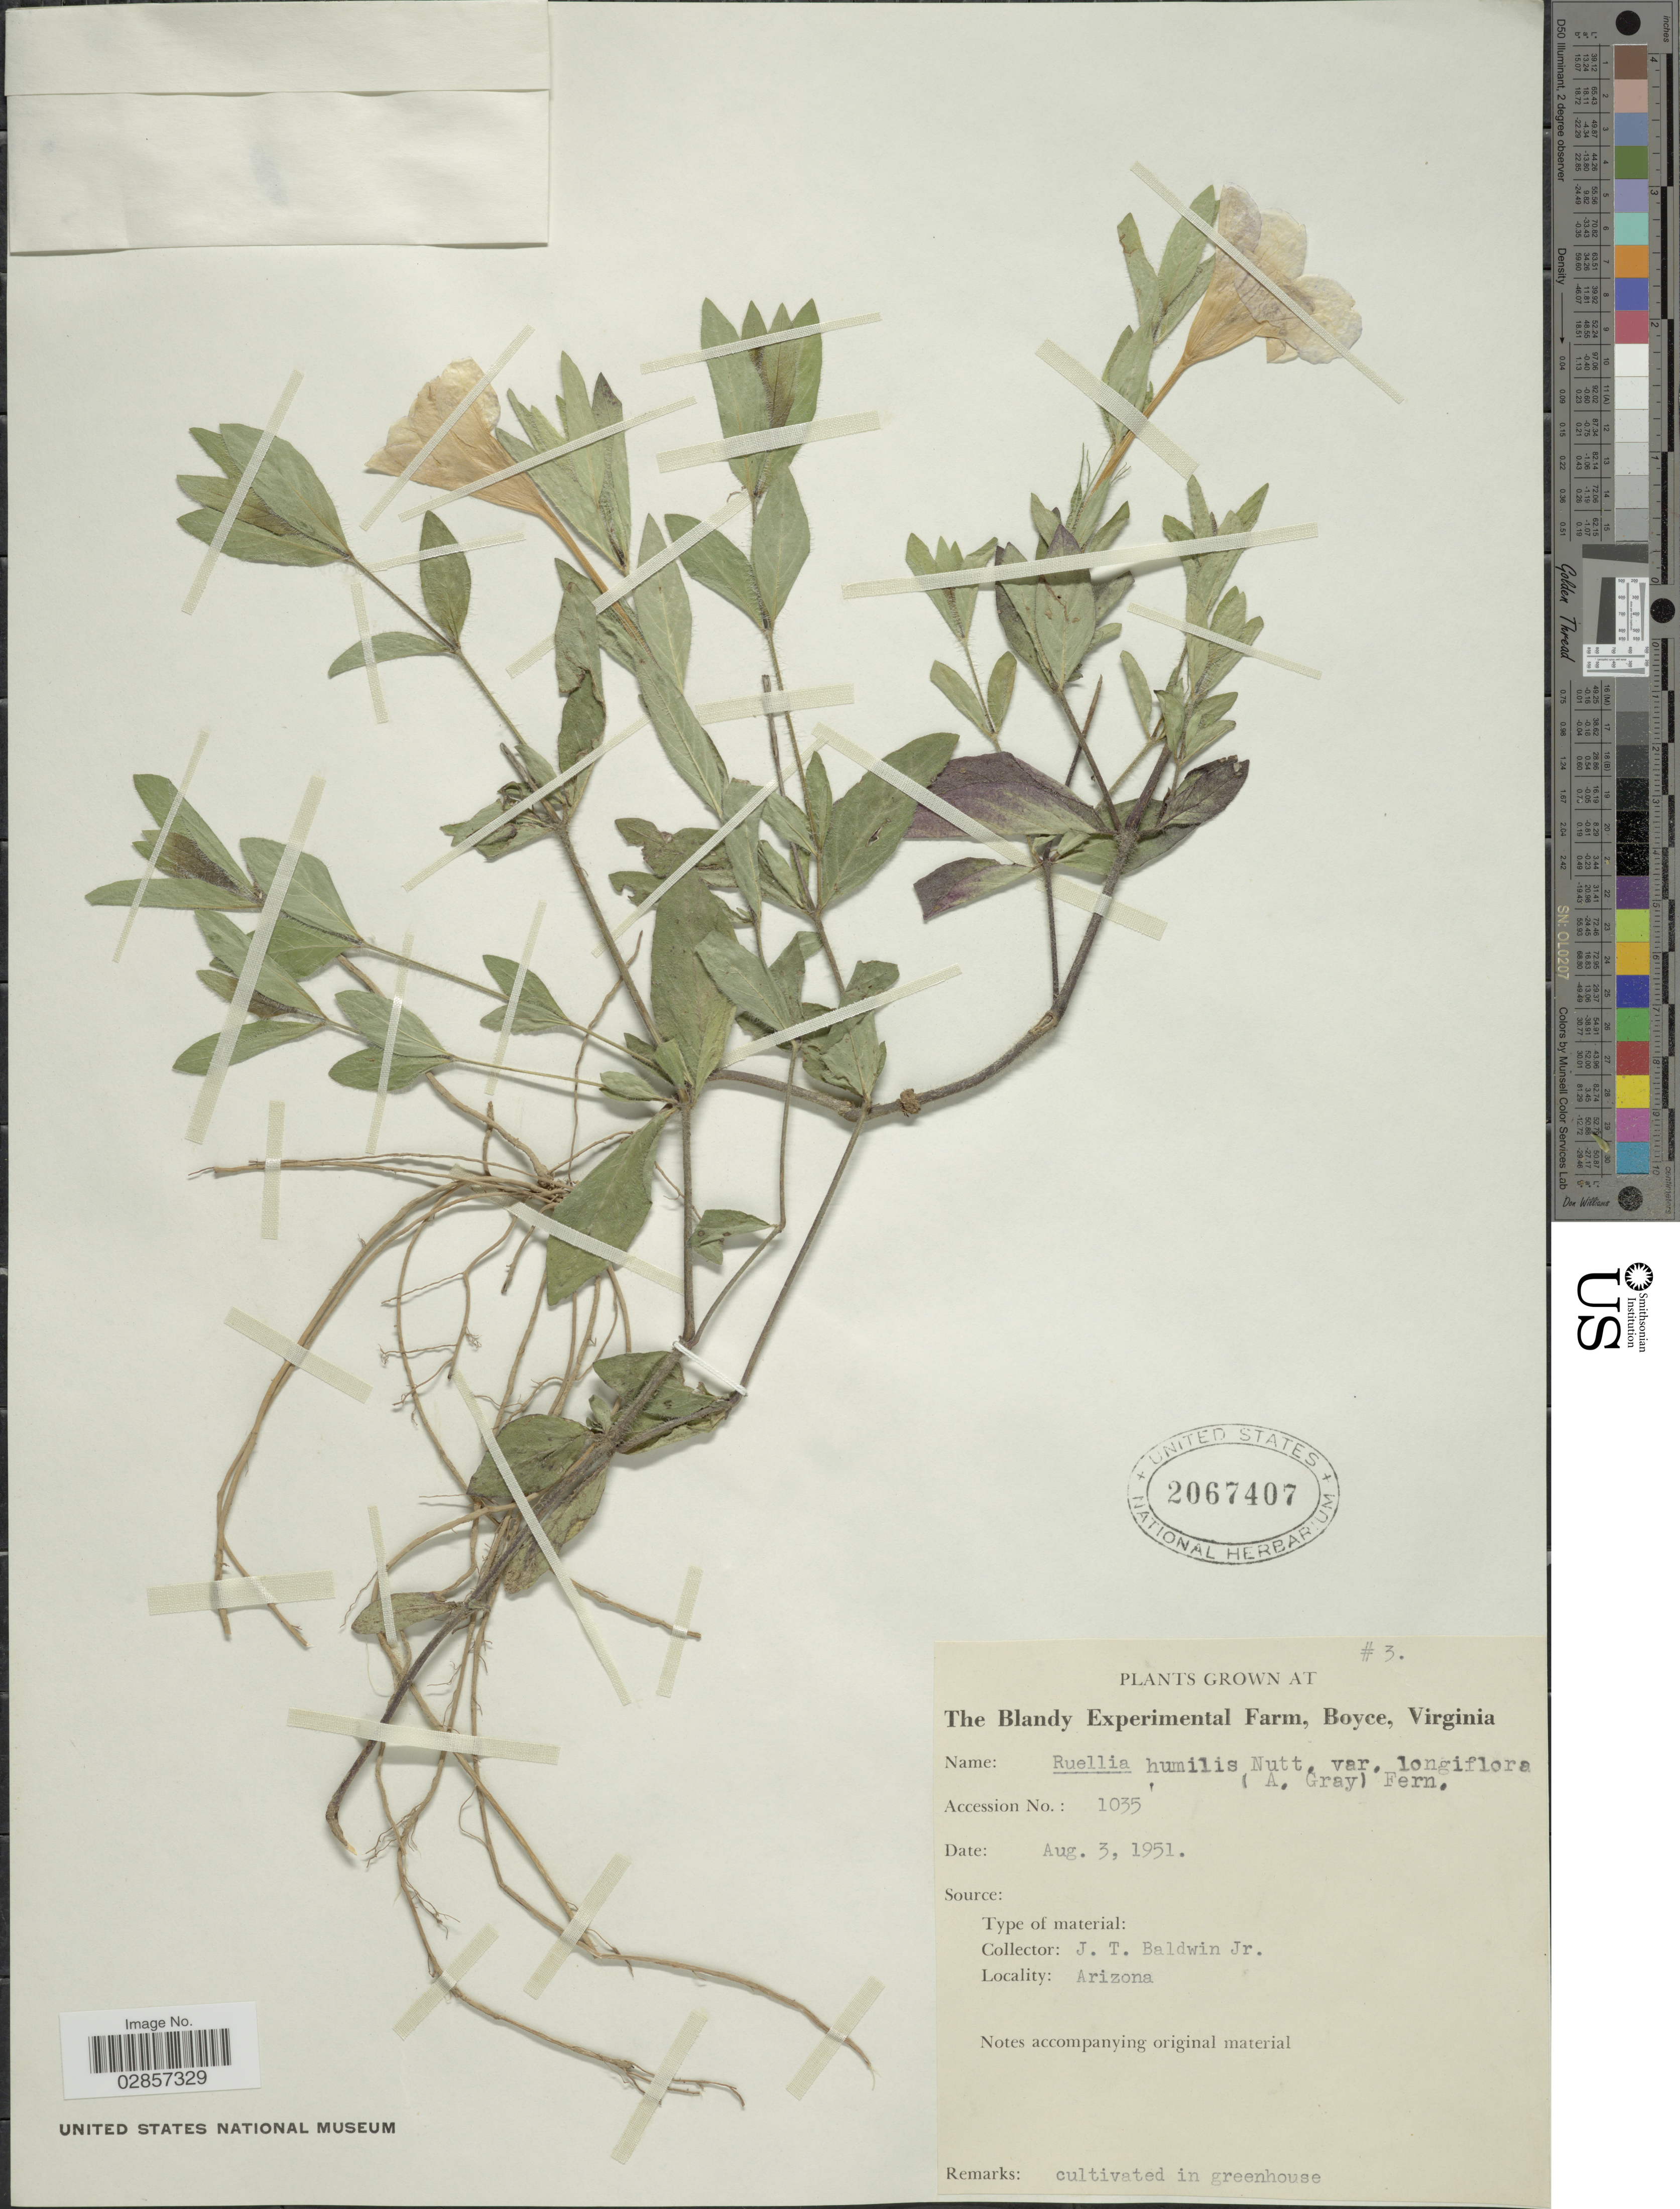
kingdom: Plantae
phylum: Tracheophyta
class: Magnoliopsida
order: Lamiales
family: Acanthaceae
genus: Ruellia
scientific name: Ruellia humilis var. longiflora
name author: (A. Gray) Fernald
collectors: J. T. Baldwin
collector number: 3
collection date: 1951-08-03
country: United States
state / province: Virginia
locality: The Blandy Experimental Farm, Boyce.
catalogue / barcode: US 2067407